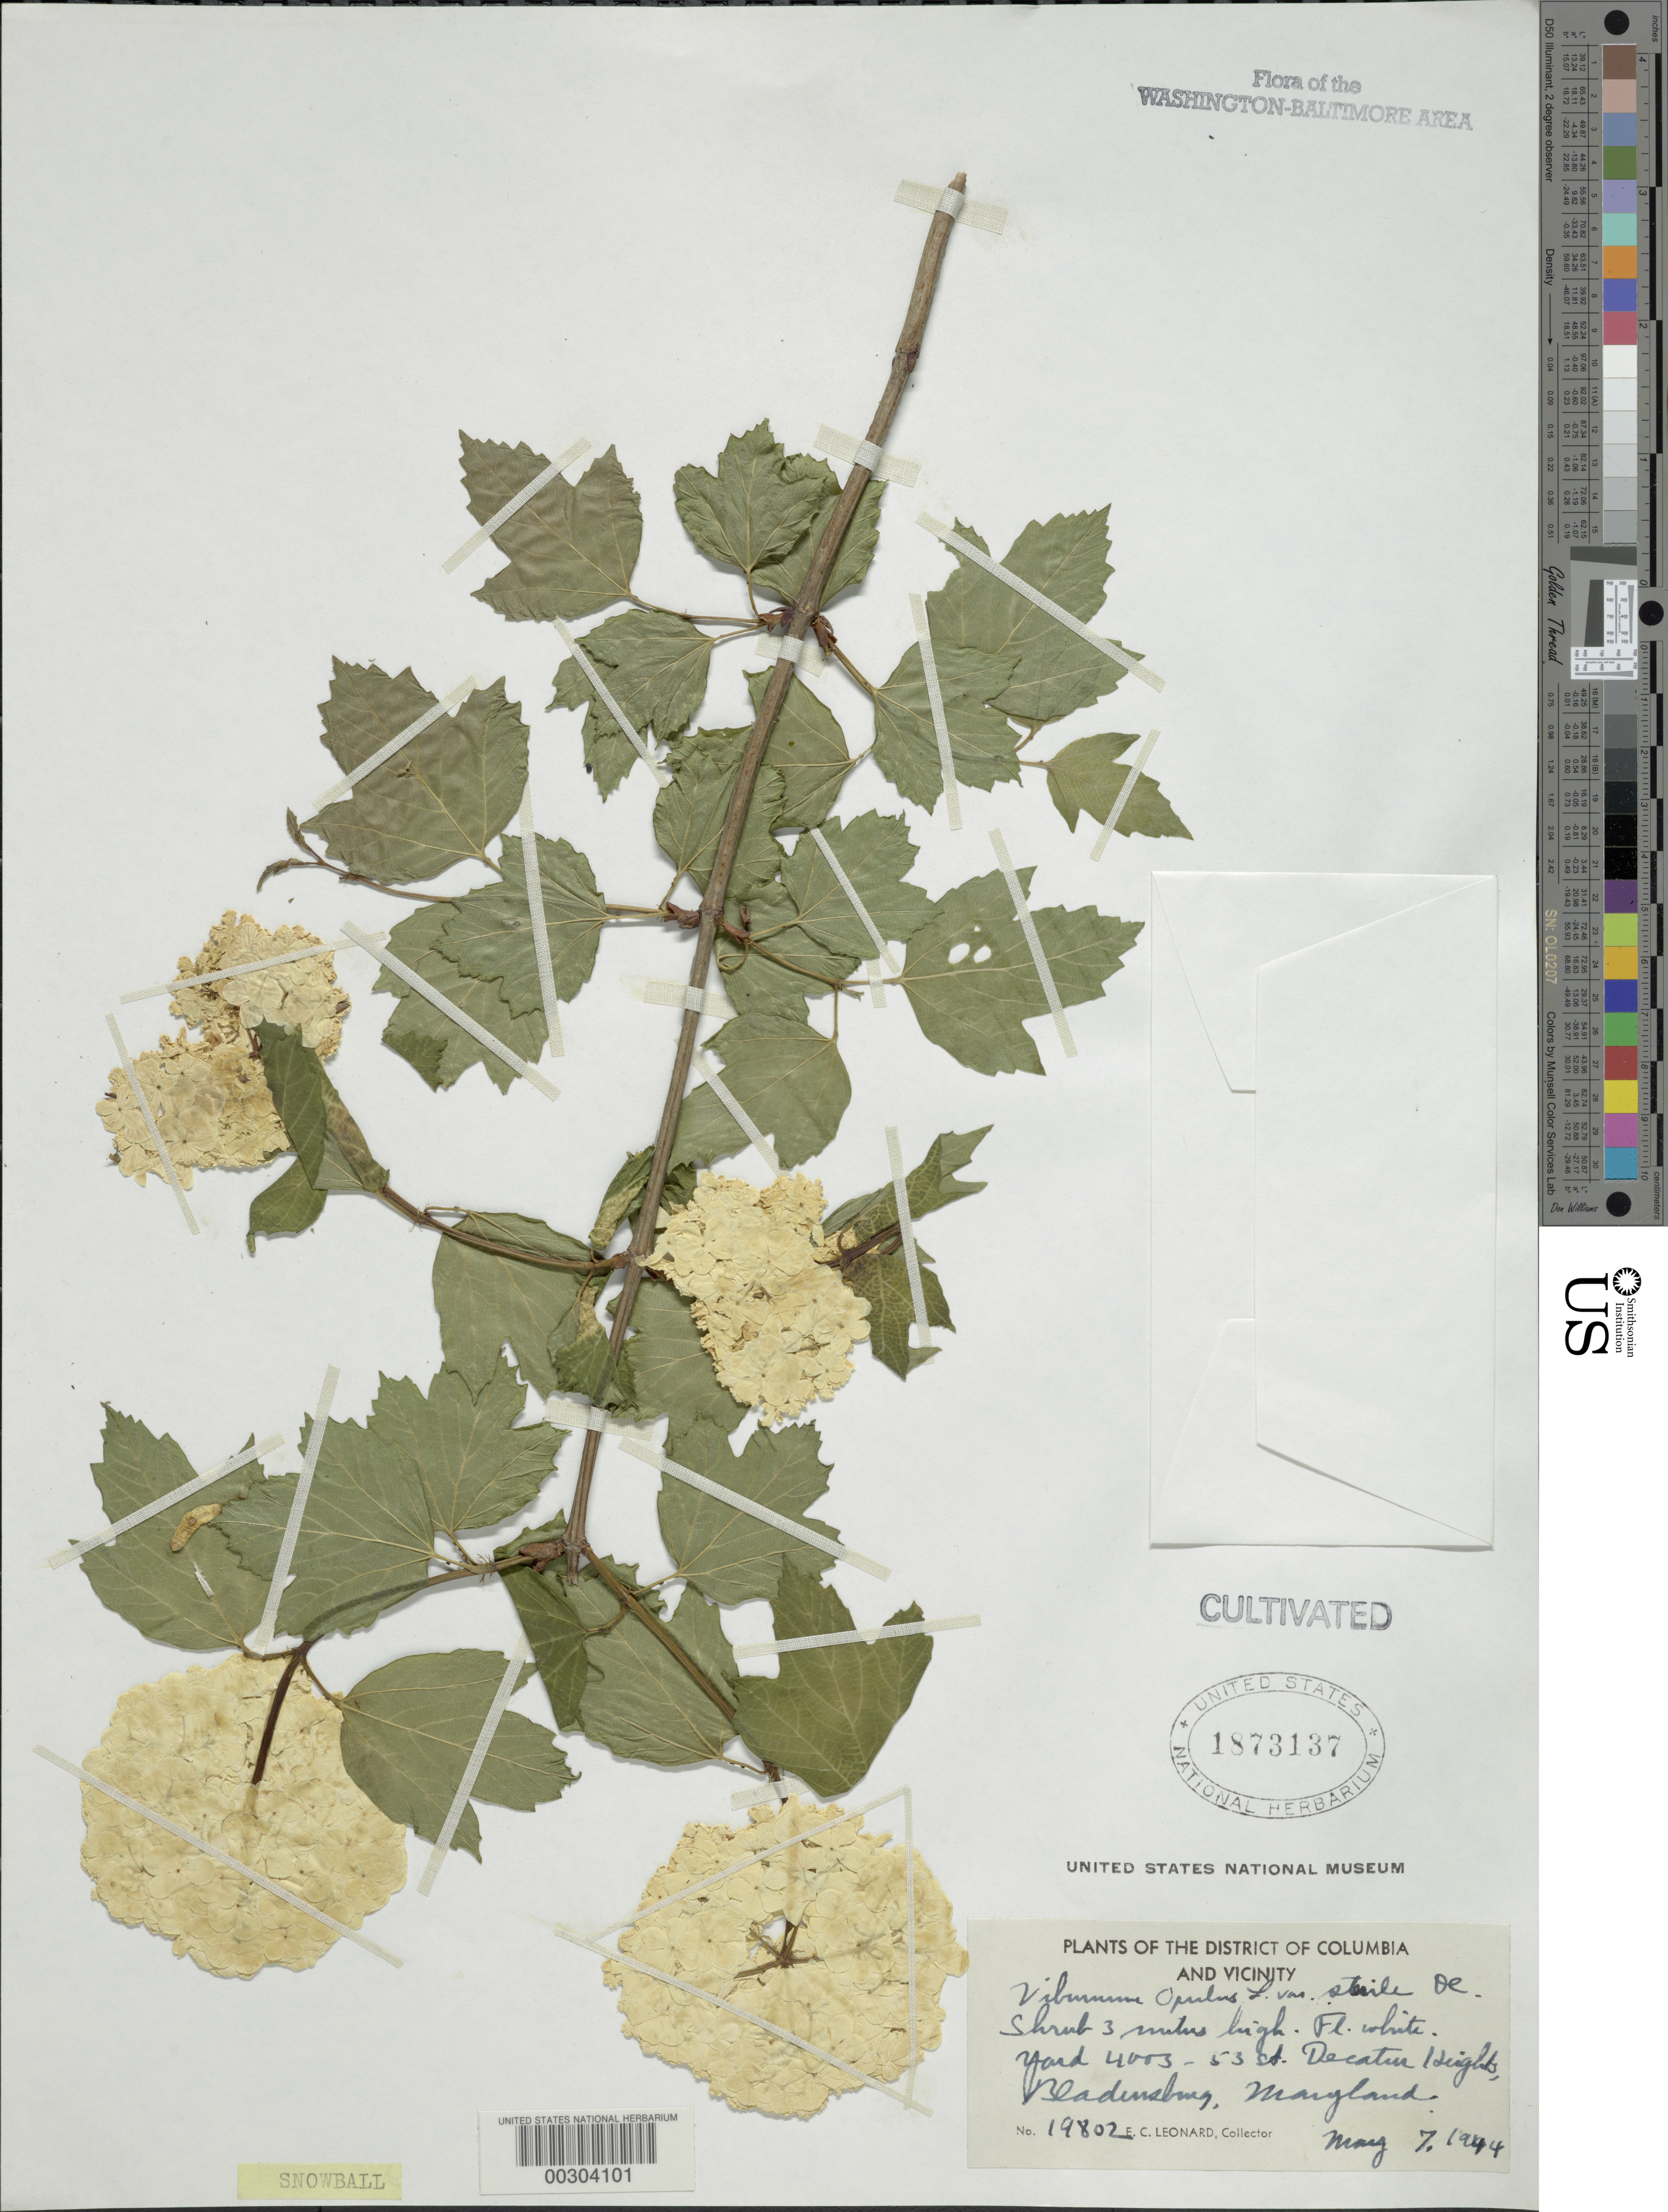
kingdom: Plantae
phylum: Tracheophyta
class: Magnoliopsida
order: Dipsacales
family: Viburnaceae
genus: Viburnum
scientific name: Viburnum opulus var. sterilis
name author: DC.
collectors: E. C. Leonard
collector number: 19802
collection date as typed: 07 May 1944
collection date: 1944-05-07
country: United States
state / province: Maryland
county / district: Prince George's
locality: Bladensburg, 4003 53 St, Decatur Heights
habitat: Yard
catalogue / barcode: US 1873137